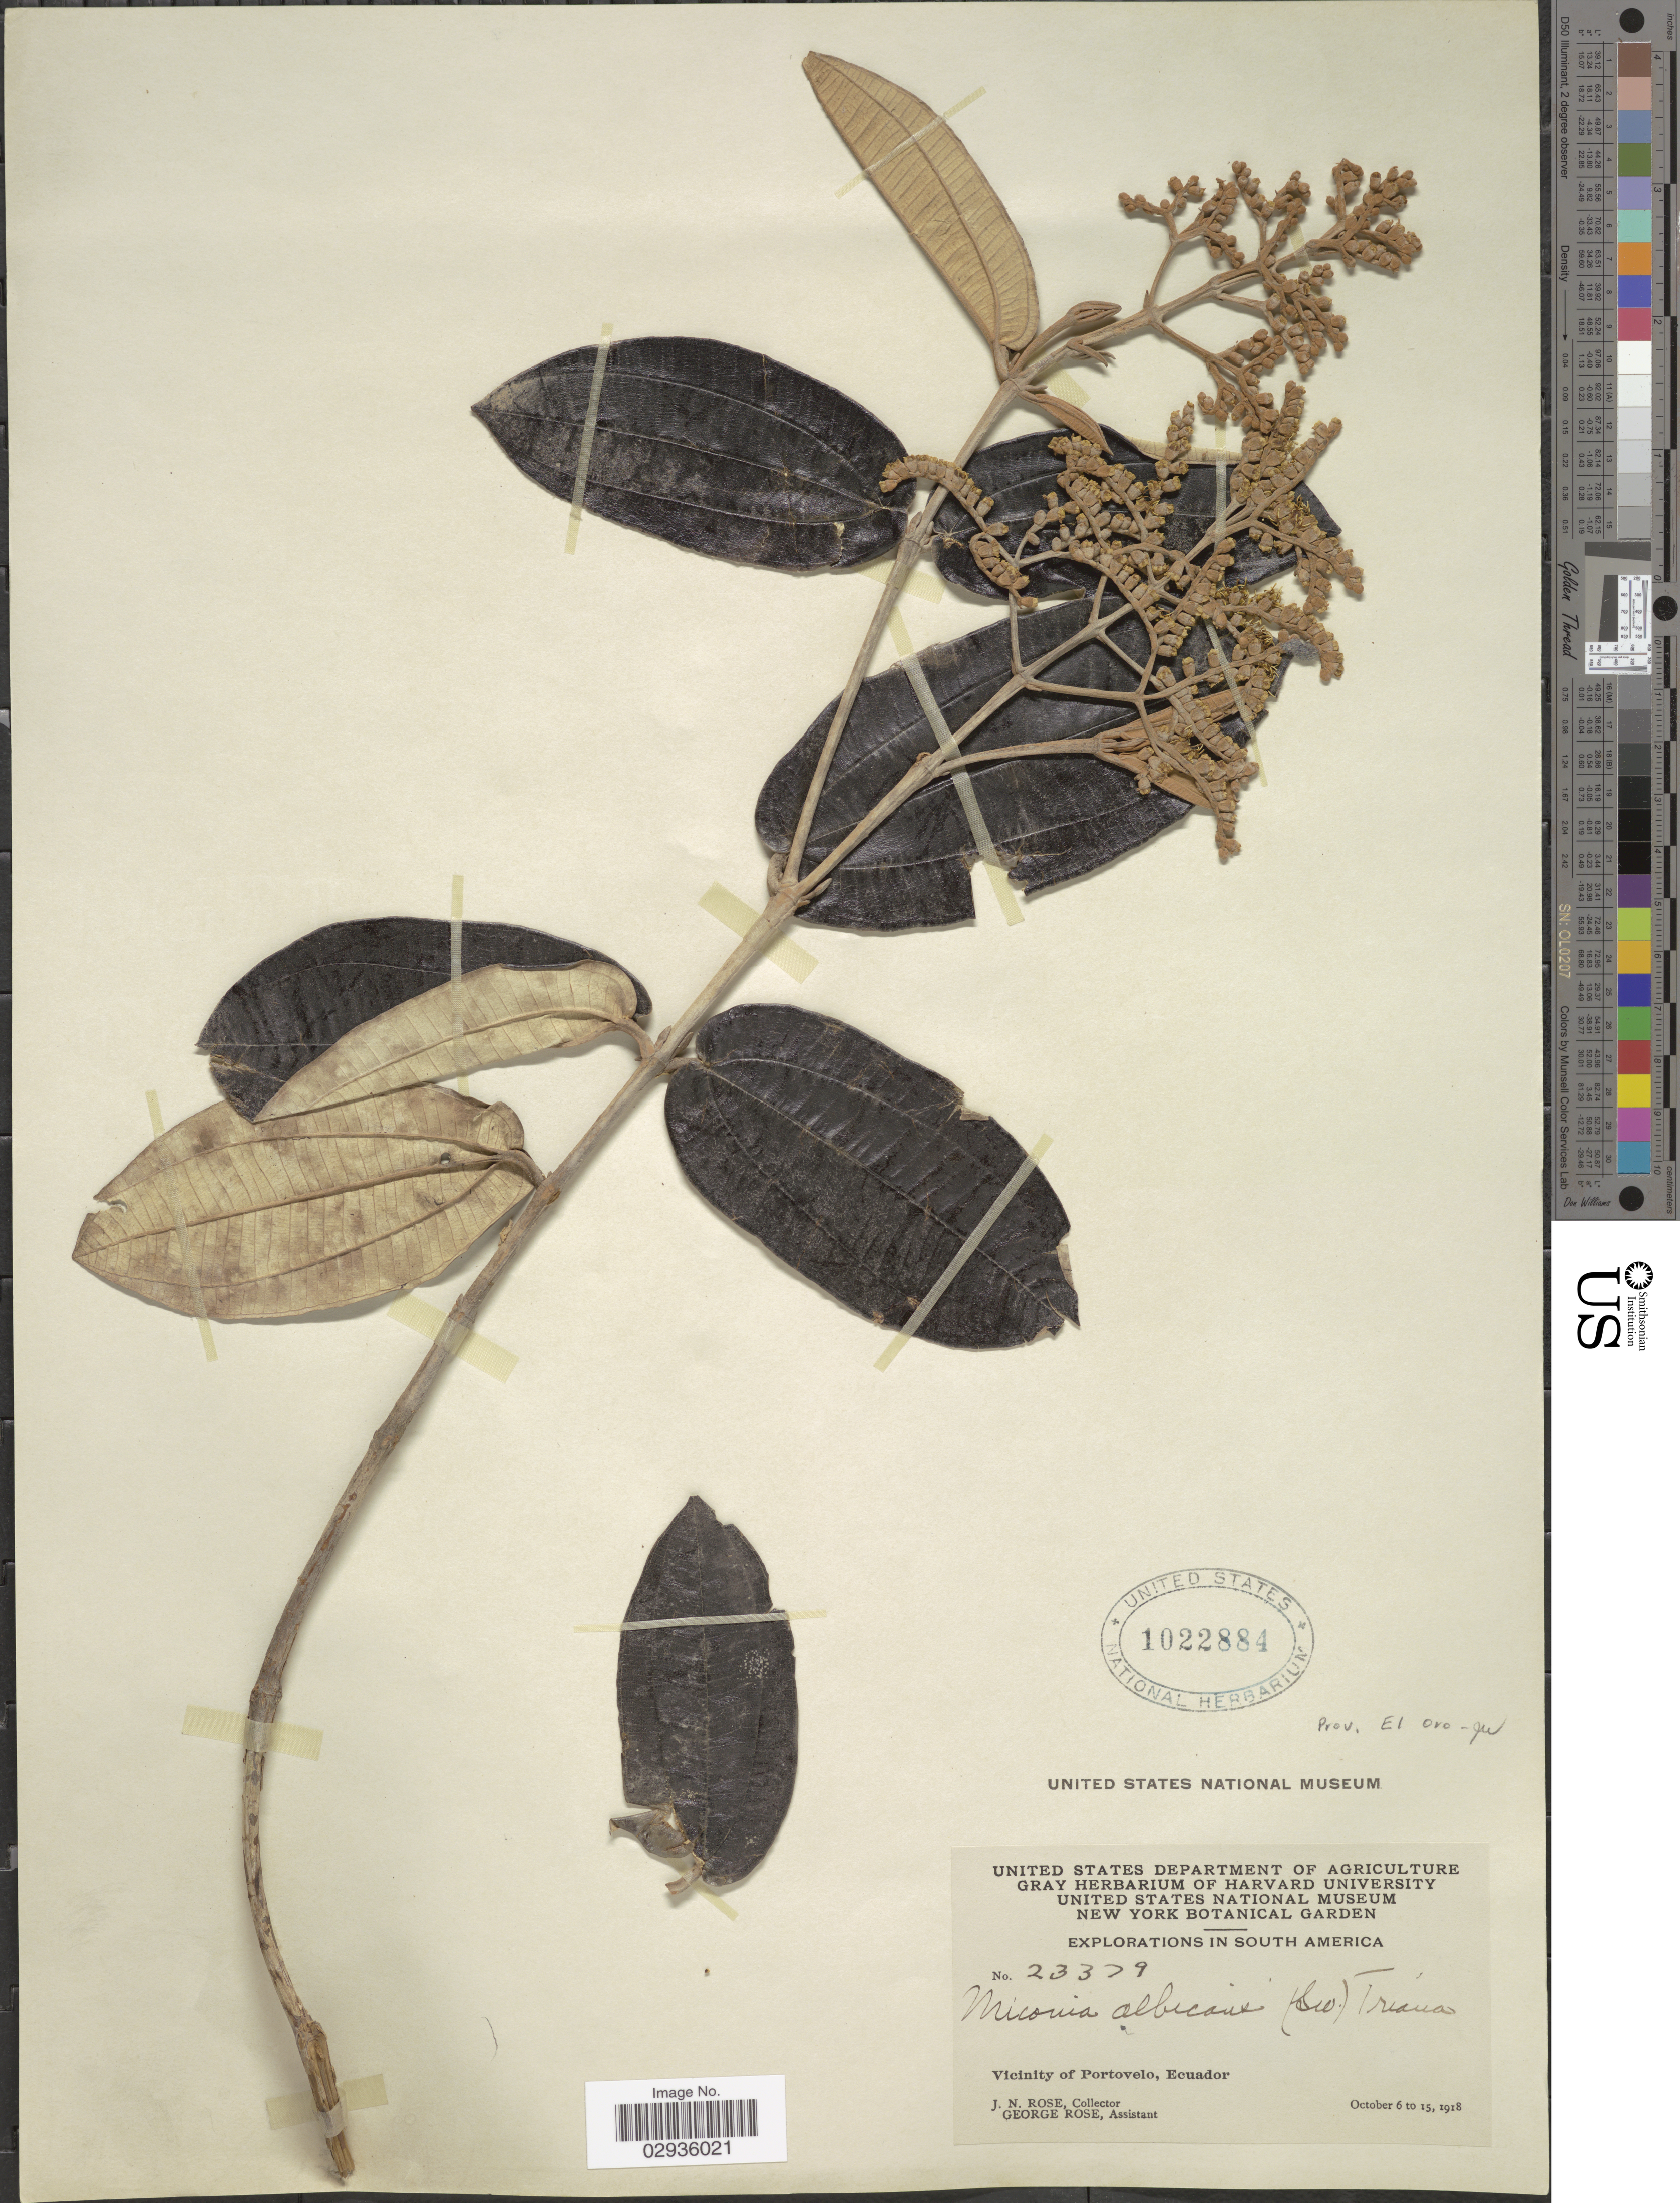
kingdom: Plantae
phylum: Tracheophyta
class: Magnoliopsida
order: Myrtales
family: Melastomataceae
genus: Miconia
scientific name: Miconia albicans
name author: (Sw.) Steud.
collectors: J. N. Rose & G. Rose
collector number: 23379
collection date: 1918-10-06/1918-10-15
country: Ecuador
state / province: El Oro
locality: Prov. El Oro-ju [interpreted]. Vicinity of Portovelo.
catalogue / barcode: US 1022884